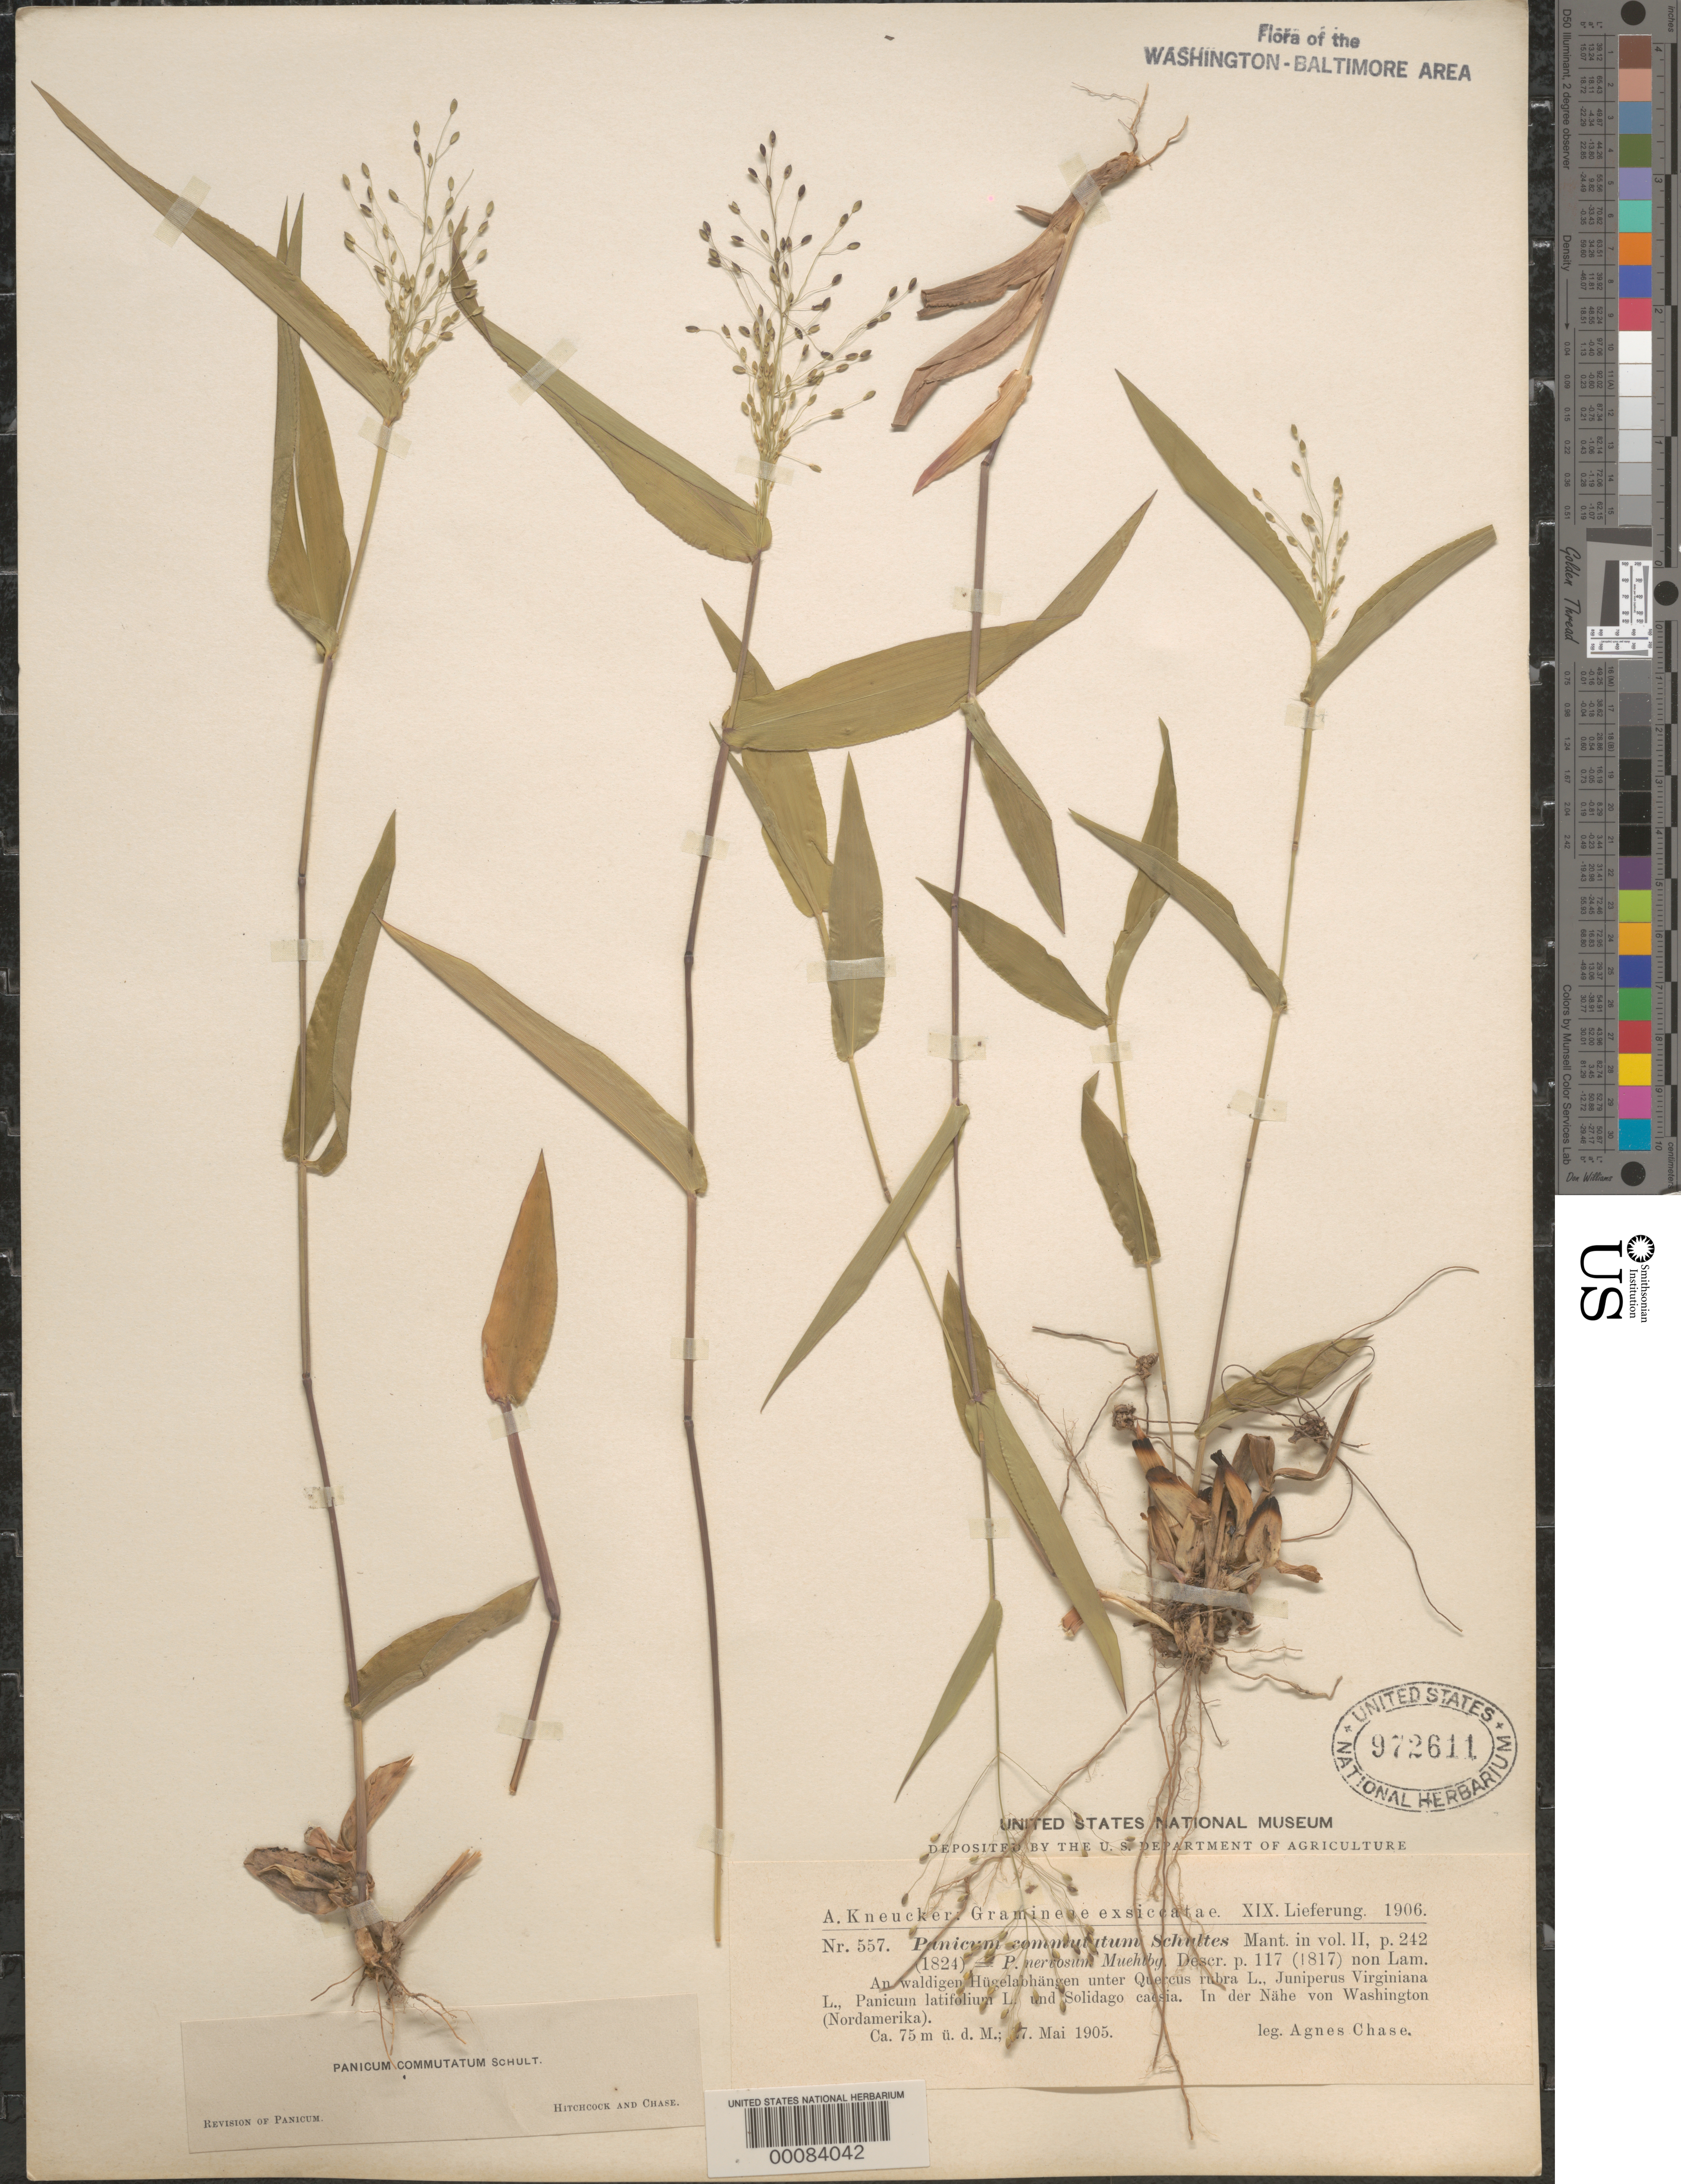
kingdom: Plantae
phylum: Tracheophyta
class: Liliopsida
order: Poales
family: Poaceae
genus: Dichanthelium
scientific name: Dichanthelium commutatum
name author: (Schult.) Gould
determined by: Hitchcock, A. S.; Chase, [M.] A.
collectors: A. Chase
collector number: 557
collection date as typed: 27 May 1905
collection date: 1905-05-27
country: United States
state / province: District of Columbia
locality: Vicinity of Washington, DC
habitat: Under red oaks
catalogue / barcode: US 972611